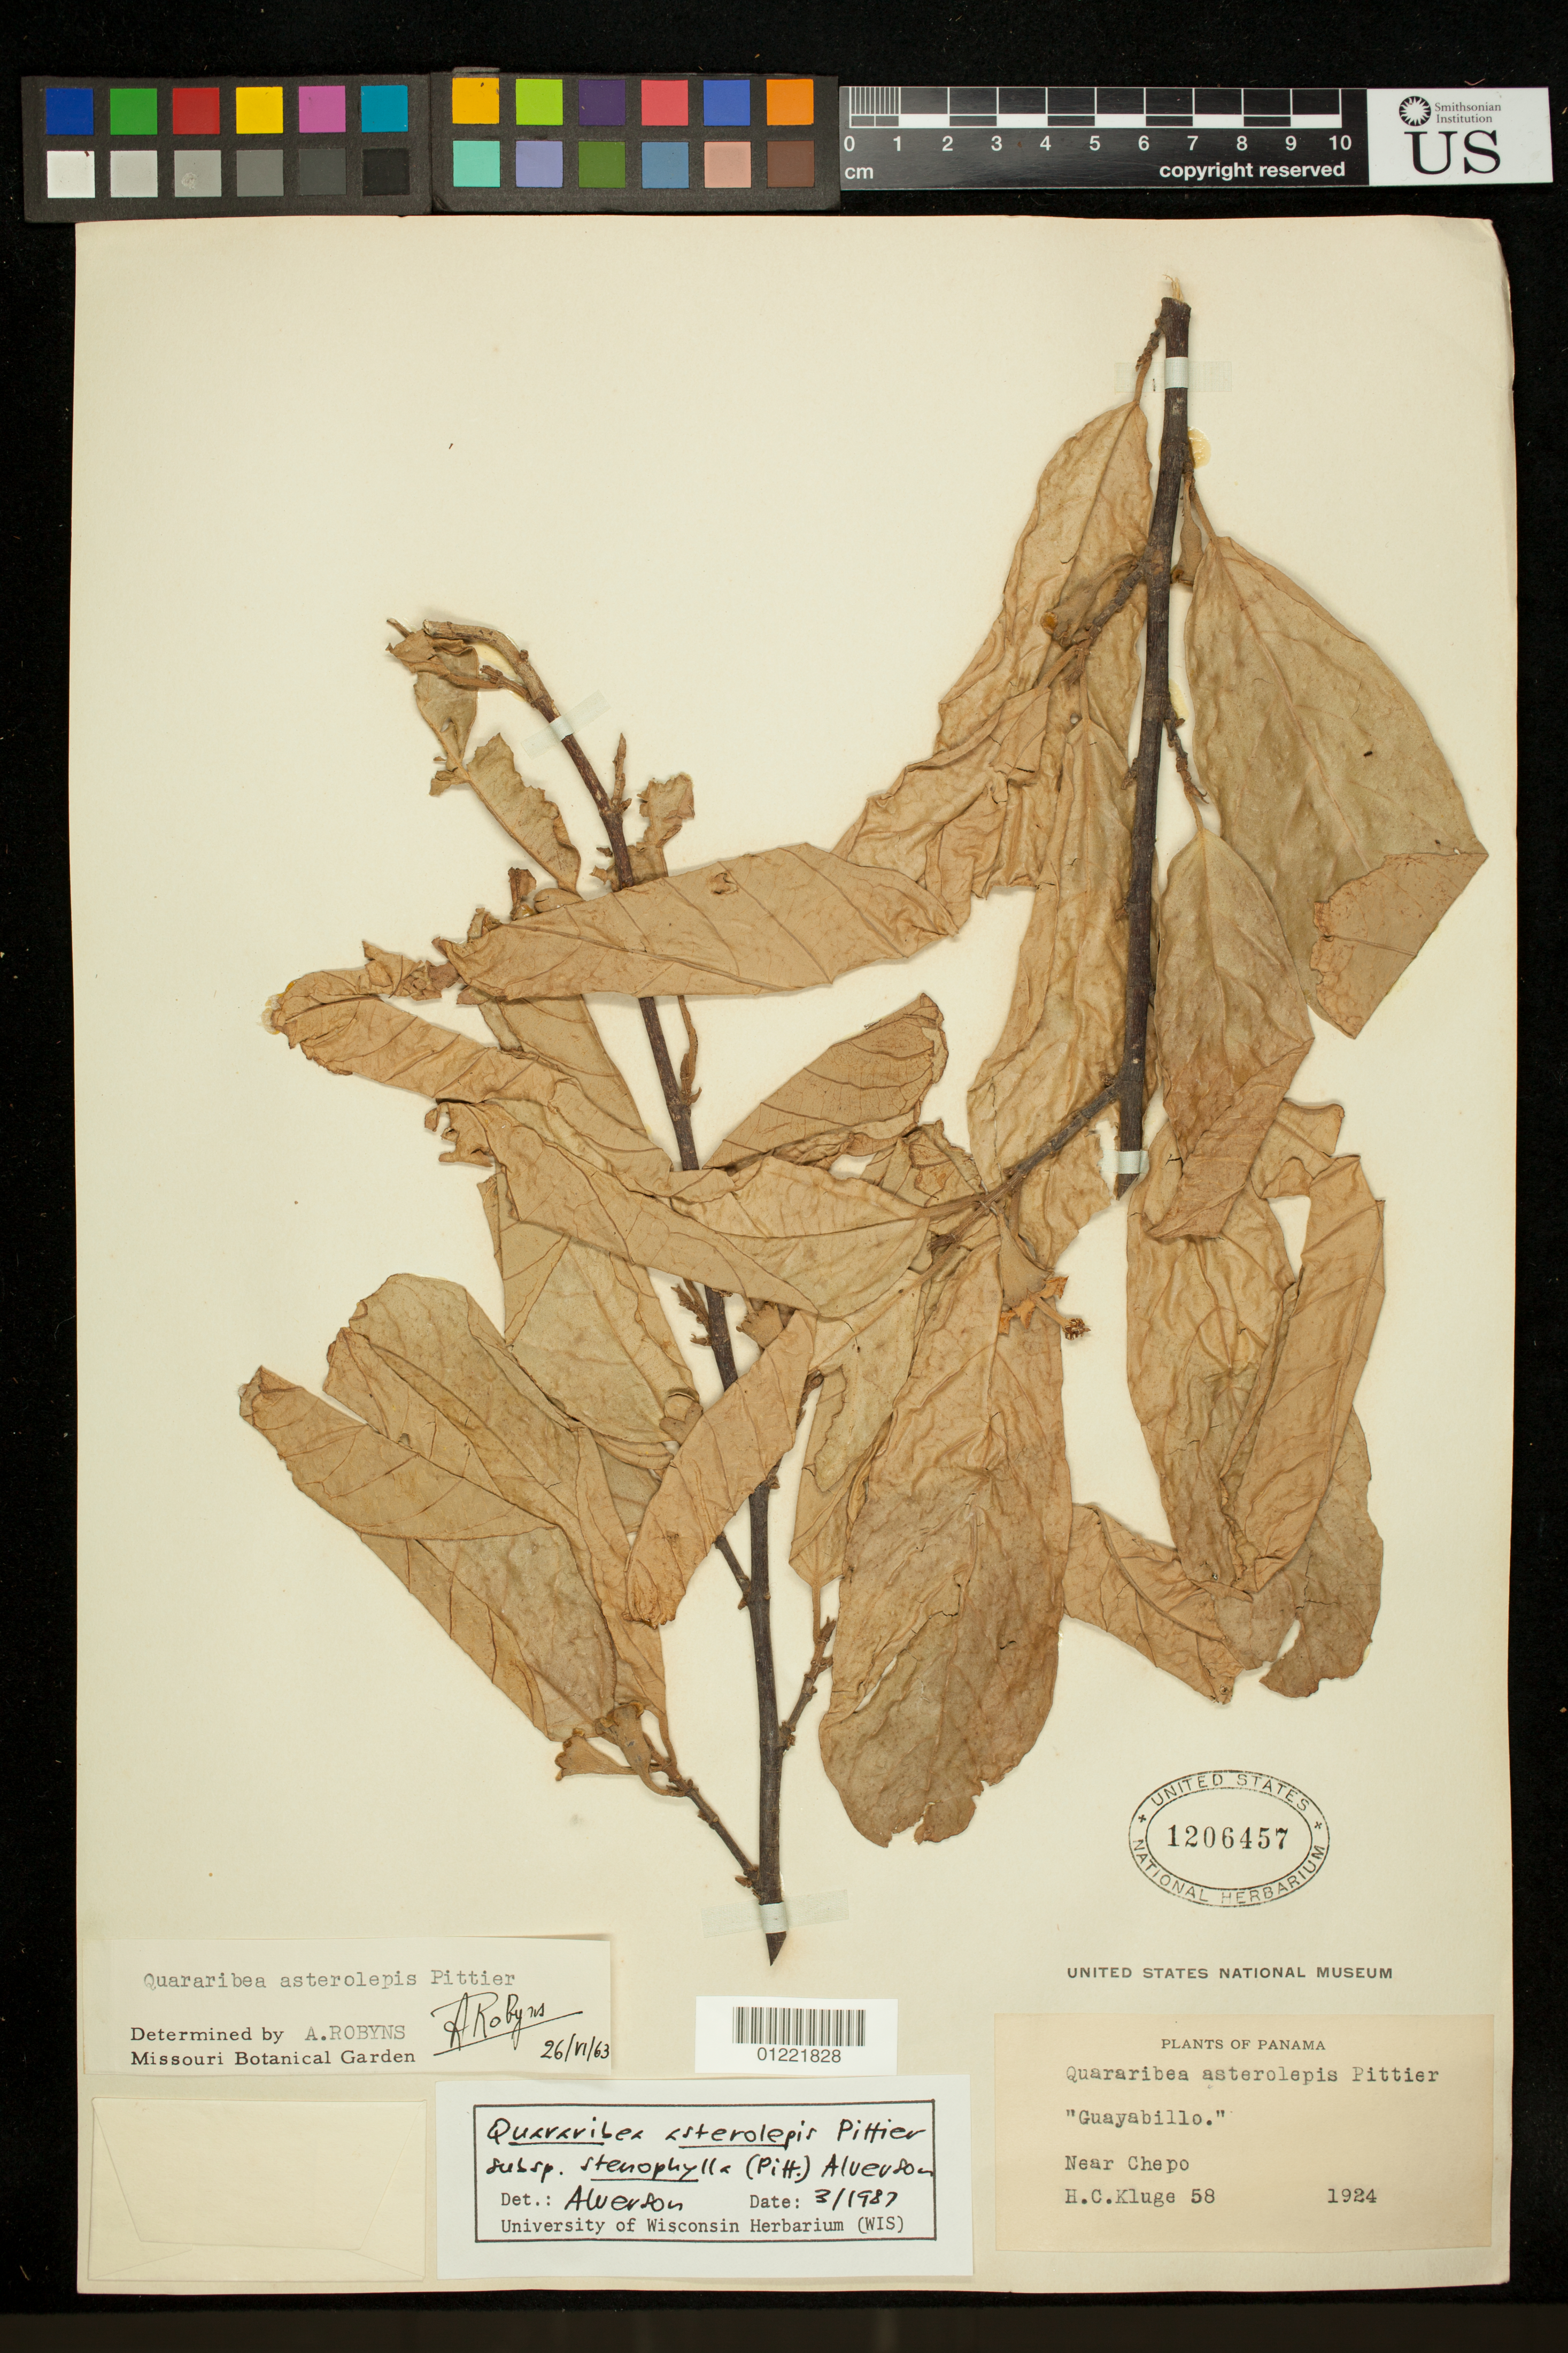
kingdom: Plantae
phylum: Tracheophyta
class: Magnoliopsida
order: Malvales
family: Malvaceae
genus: Quararibea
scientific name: Quararibea asterolepis subsp. stenophylla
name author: W.S. Alverson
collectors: H. C. Kluge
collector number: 58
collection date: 1924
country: Panama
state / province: Panamá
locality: Near Chepo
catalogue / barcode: US 1206457